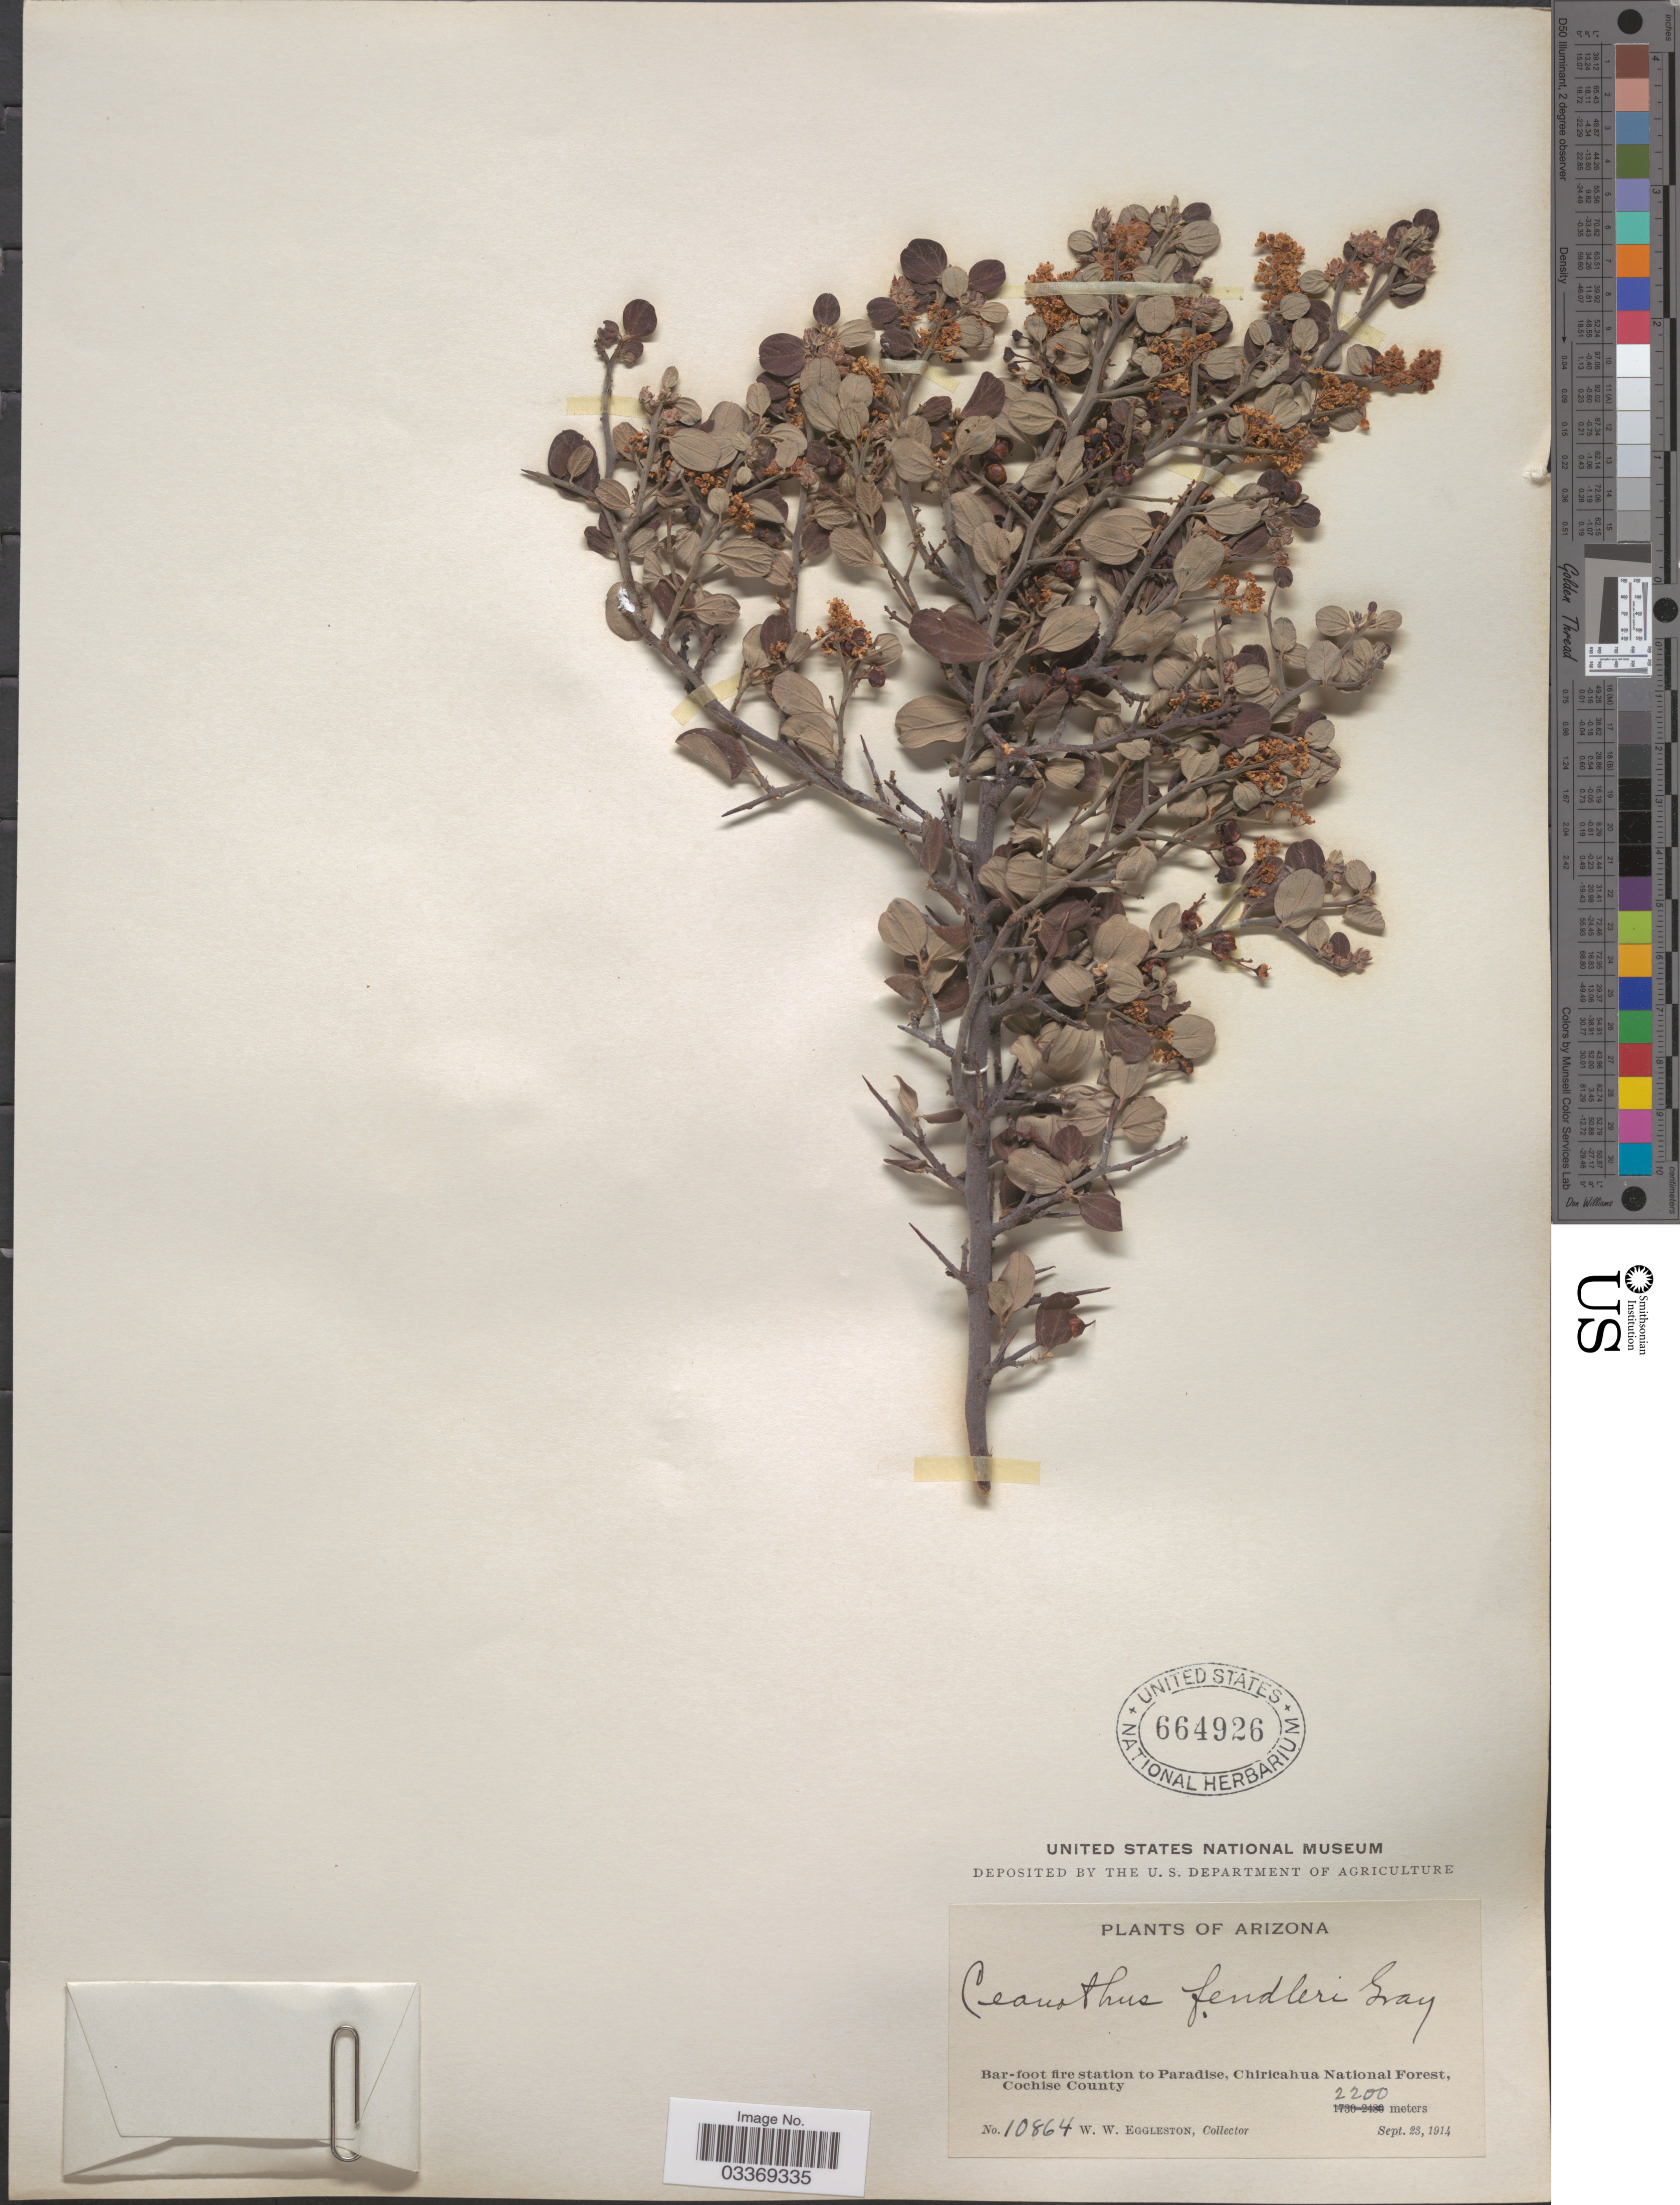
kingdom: Plantae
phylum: Tracheophyta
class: Magnoliopsida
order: Rosales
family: Rhamnaceae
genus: Ceanothus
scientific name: Ceanothus fendleri var. venosus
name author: (A. Gray) Trel.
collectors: W. W. Eggleston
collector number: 10864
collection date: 1914-09-23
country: United States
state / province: Arizona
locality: Bar-foot fire station to Paradise, Chiricahaua National Forest, Cochise County.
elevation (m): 2200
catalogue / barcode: US 664926